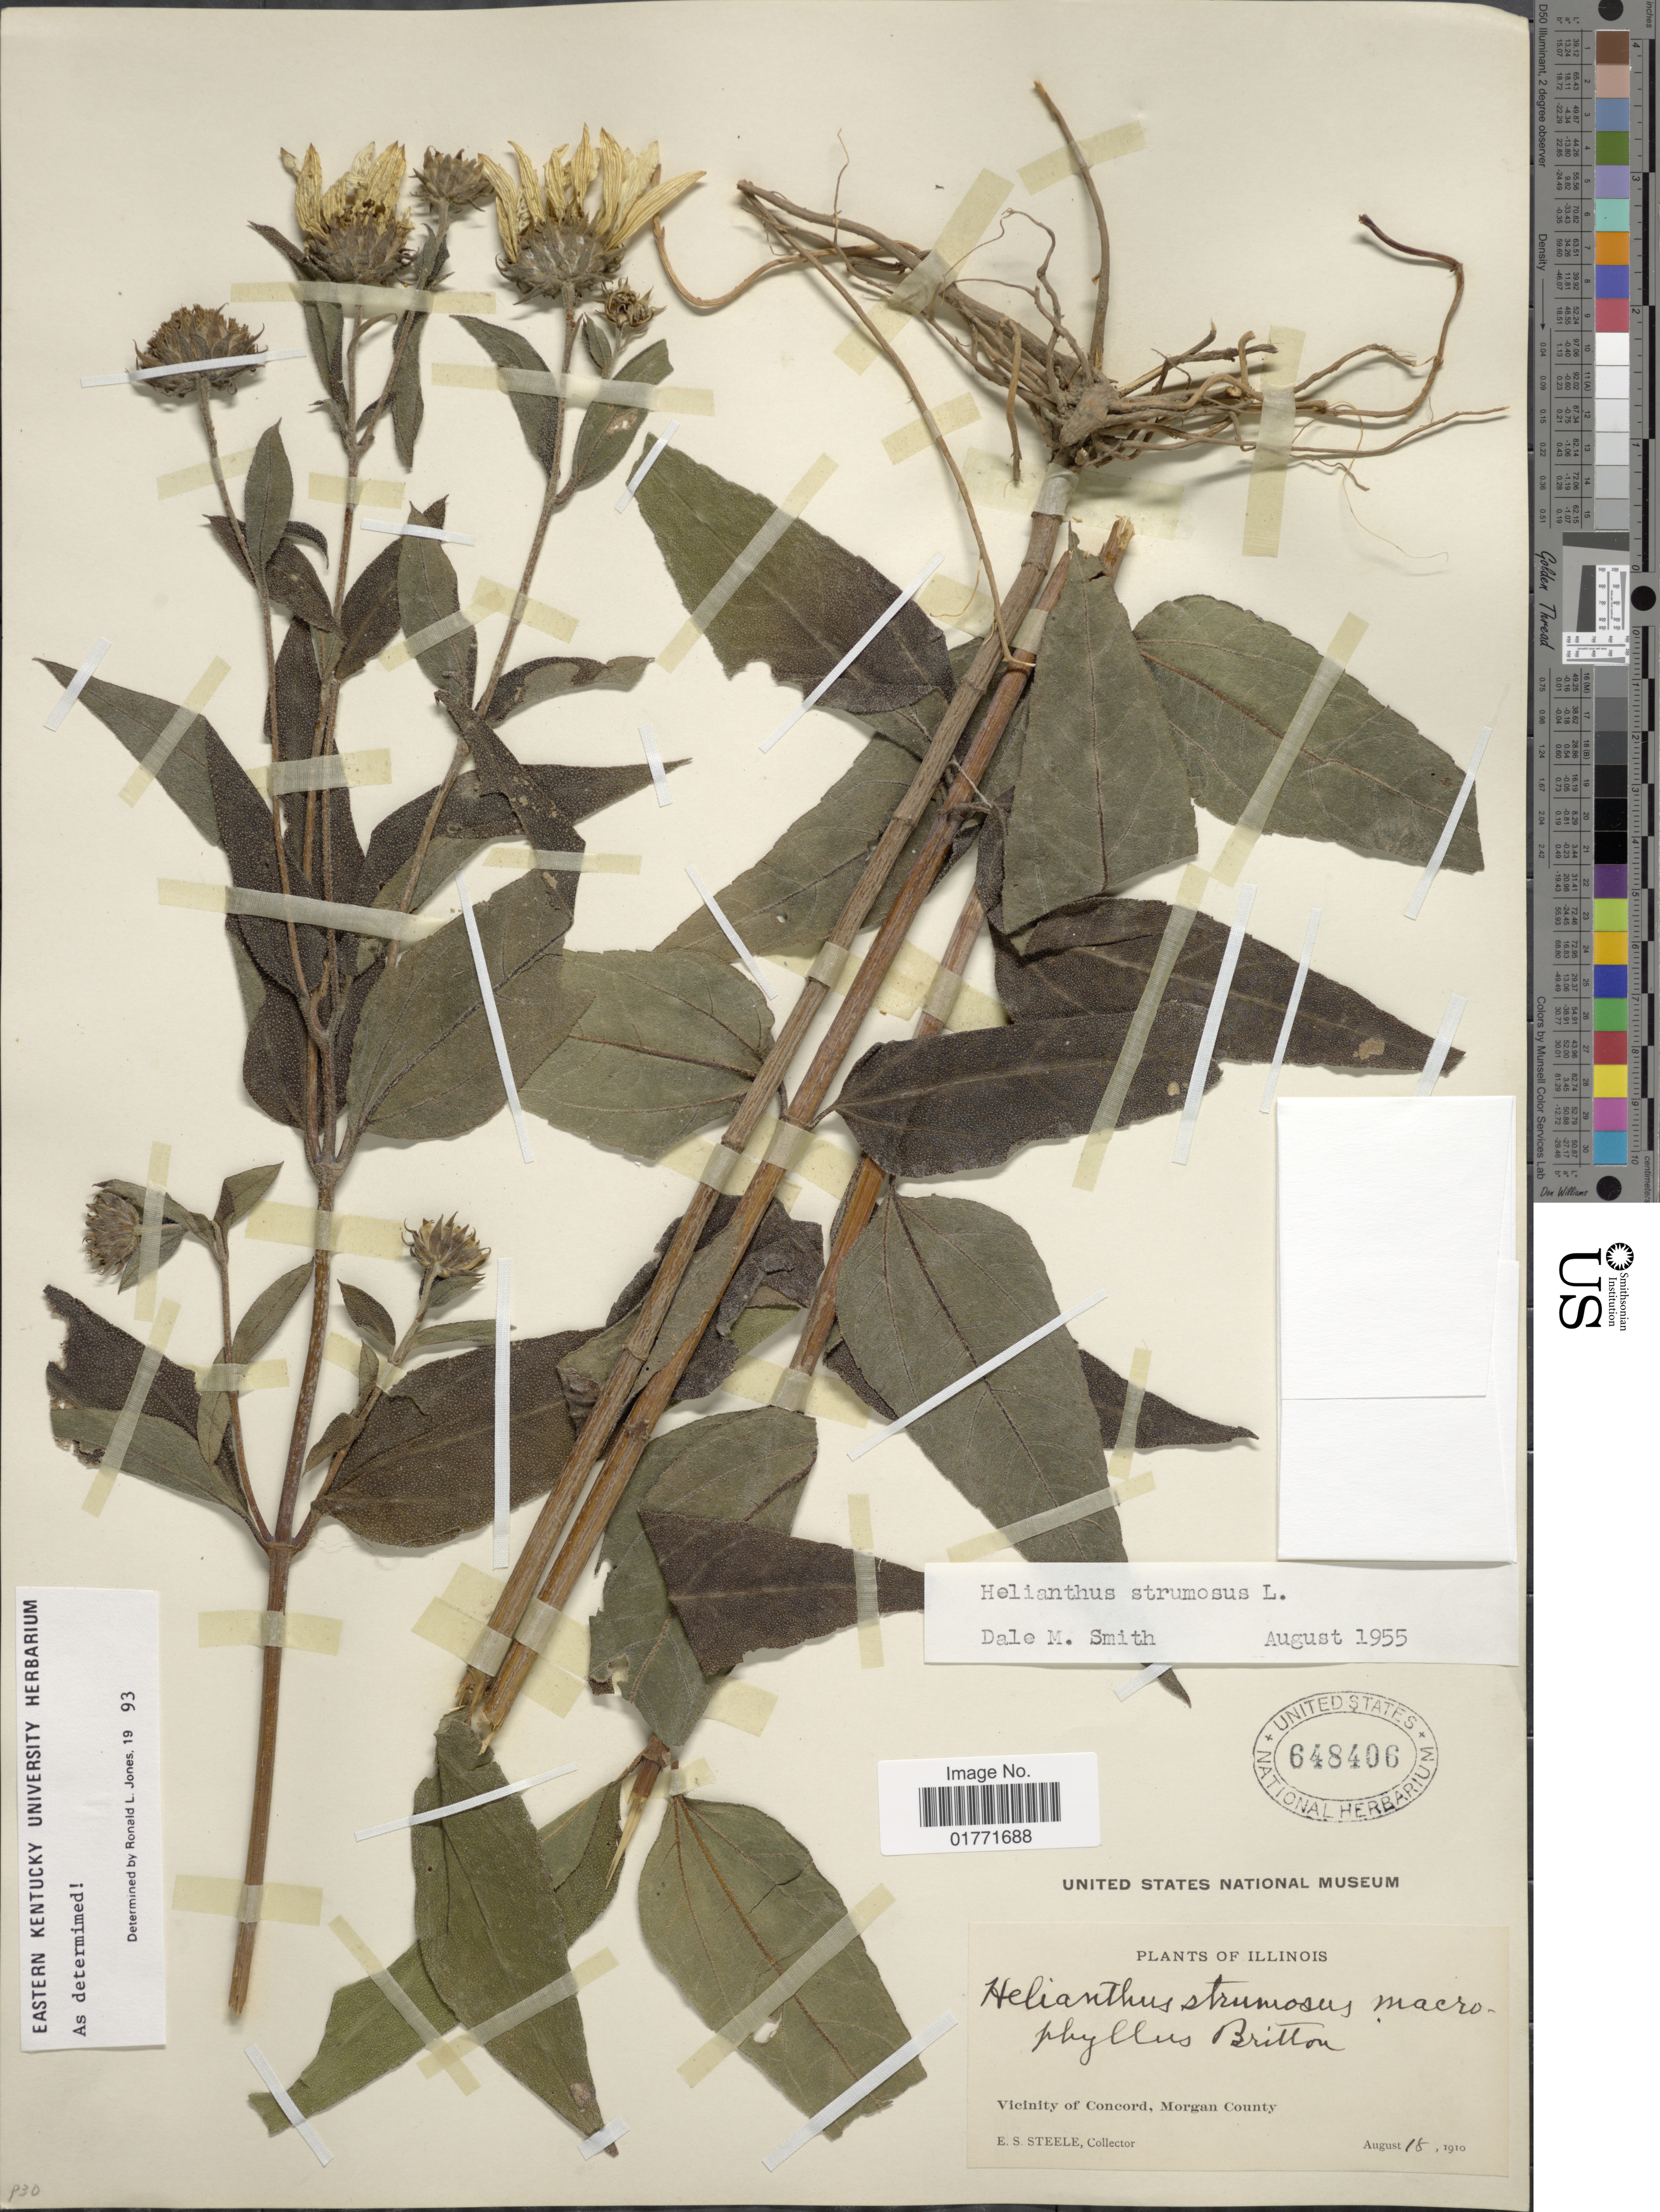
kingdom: Plantae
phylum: Tracheophyta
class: Magnoliopsida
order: Asterales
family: Asteraceae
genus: Helianthus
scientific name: Helianthus strumosus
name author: L.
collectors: E. Steele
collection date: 1910-08-18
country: United States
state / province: Illinois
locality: Illinois. Vicinity of Concord. Morgan County.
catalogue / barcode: US 648406